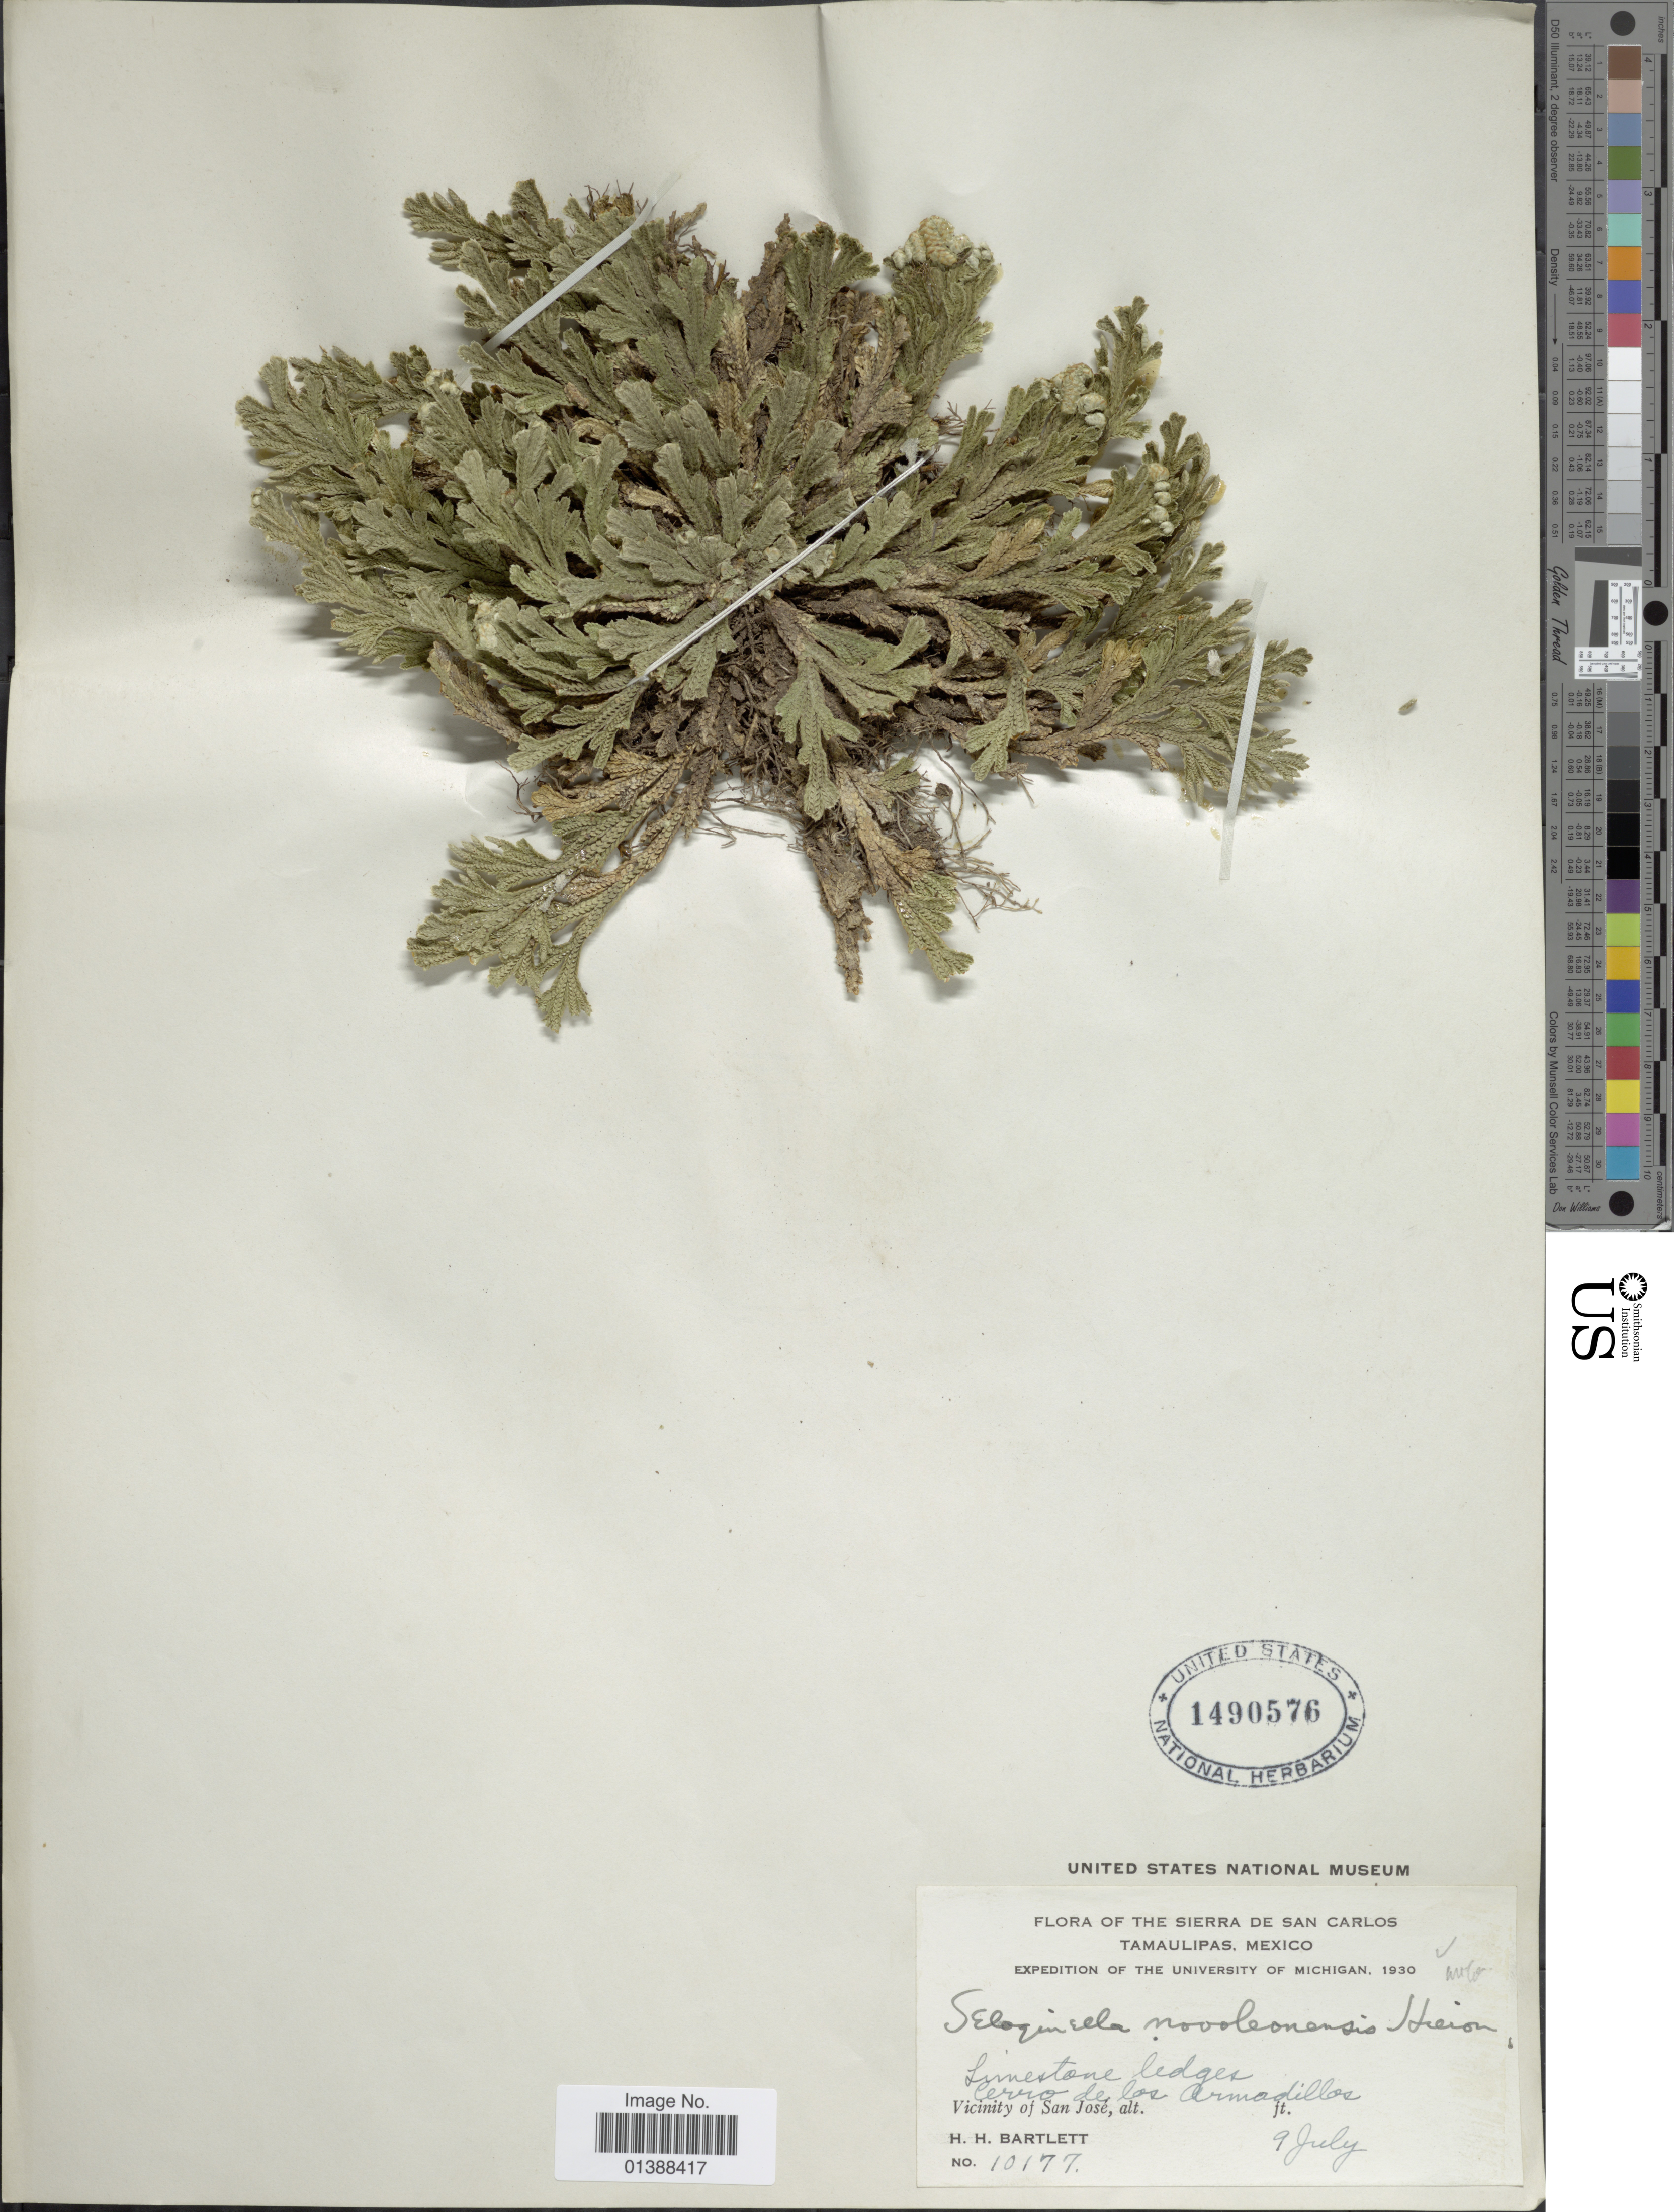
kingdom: Plantae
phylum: Tracheophyta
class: Lycopodiopsida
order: Selaginellales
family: Selaginellaceae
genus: Selaginella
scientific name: Selaginella novoleonensis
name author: Hieron.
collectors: H. H. Bartlett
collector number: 10177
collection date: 1930-07-09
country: Mexico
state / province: Tamaulipas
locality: The Sierra de San Carlos, Cerro de Los Armadillos, Vicinity of San José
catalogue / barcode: US 1490576